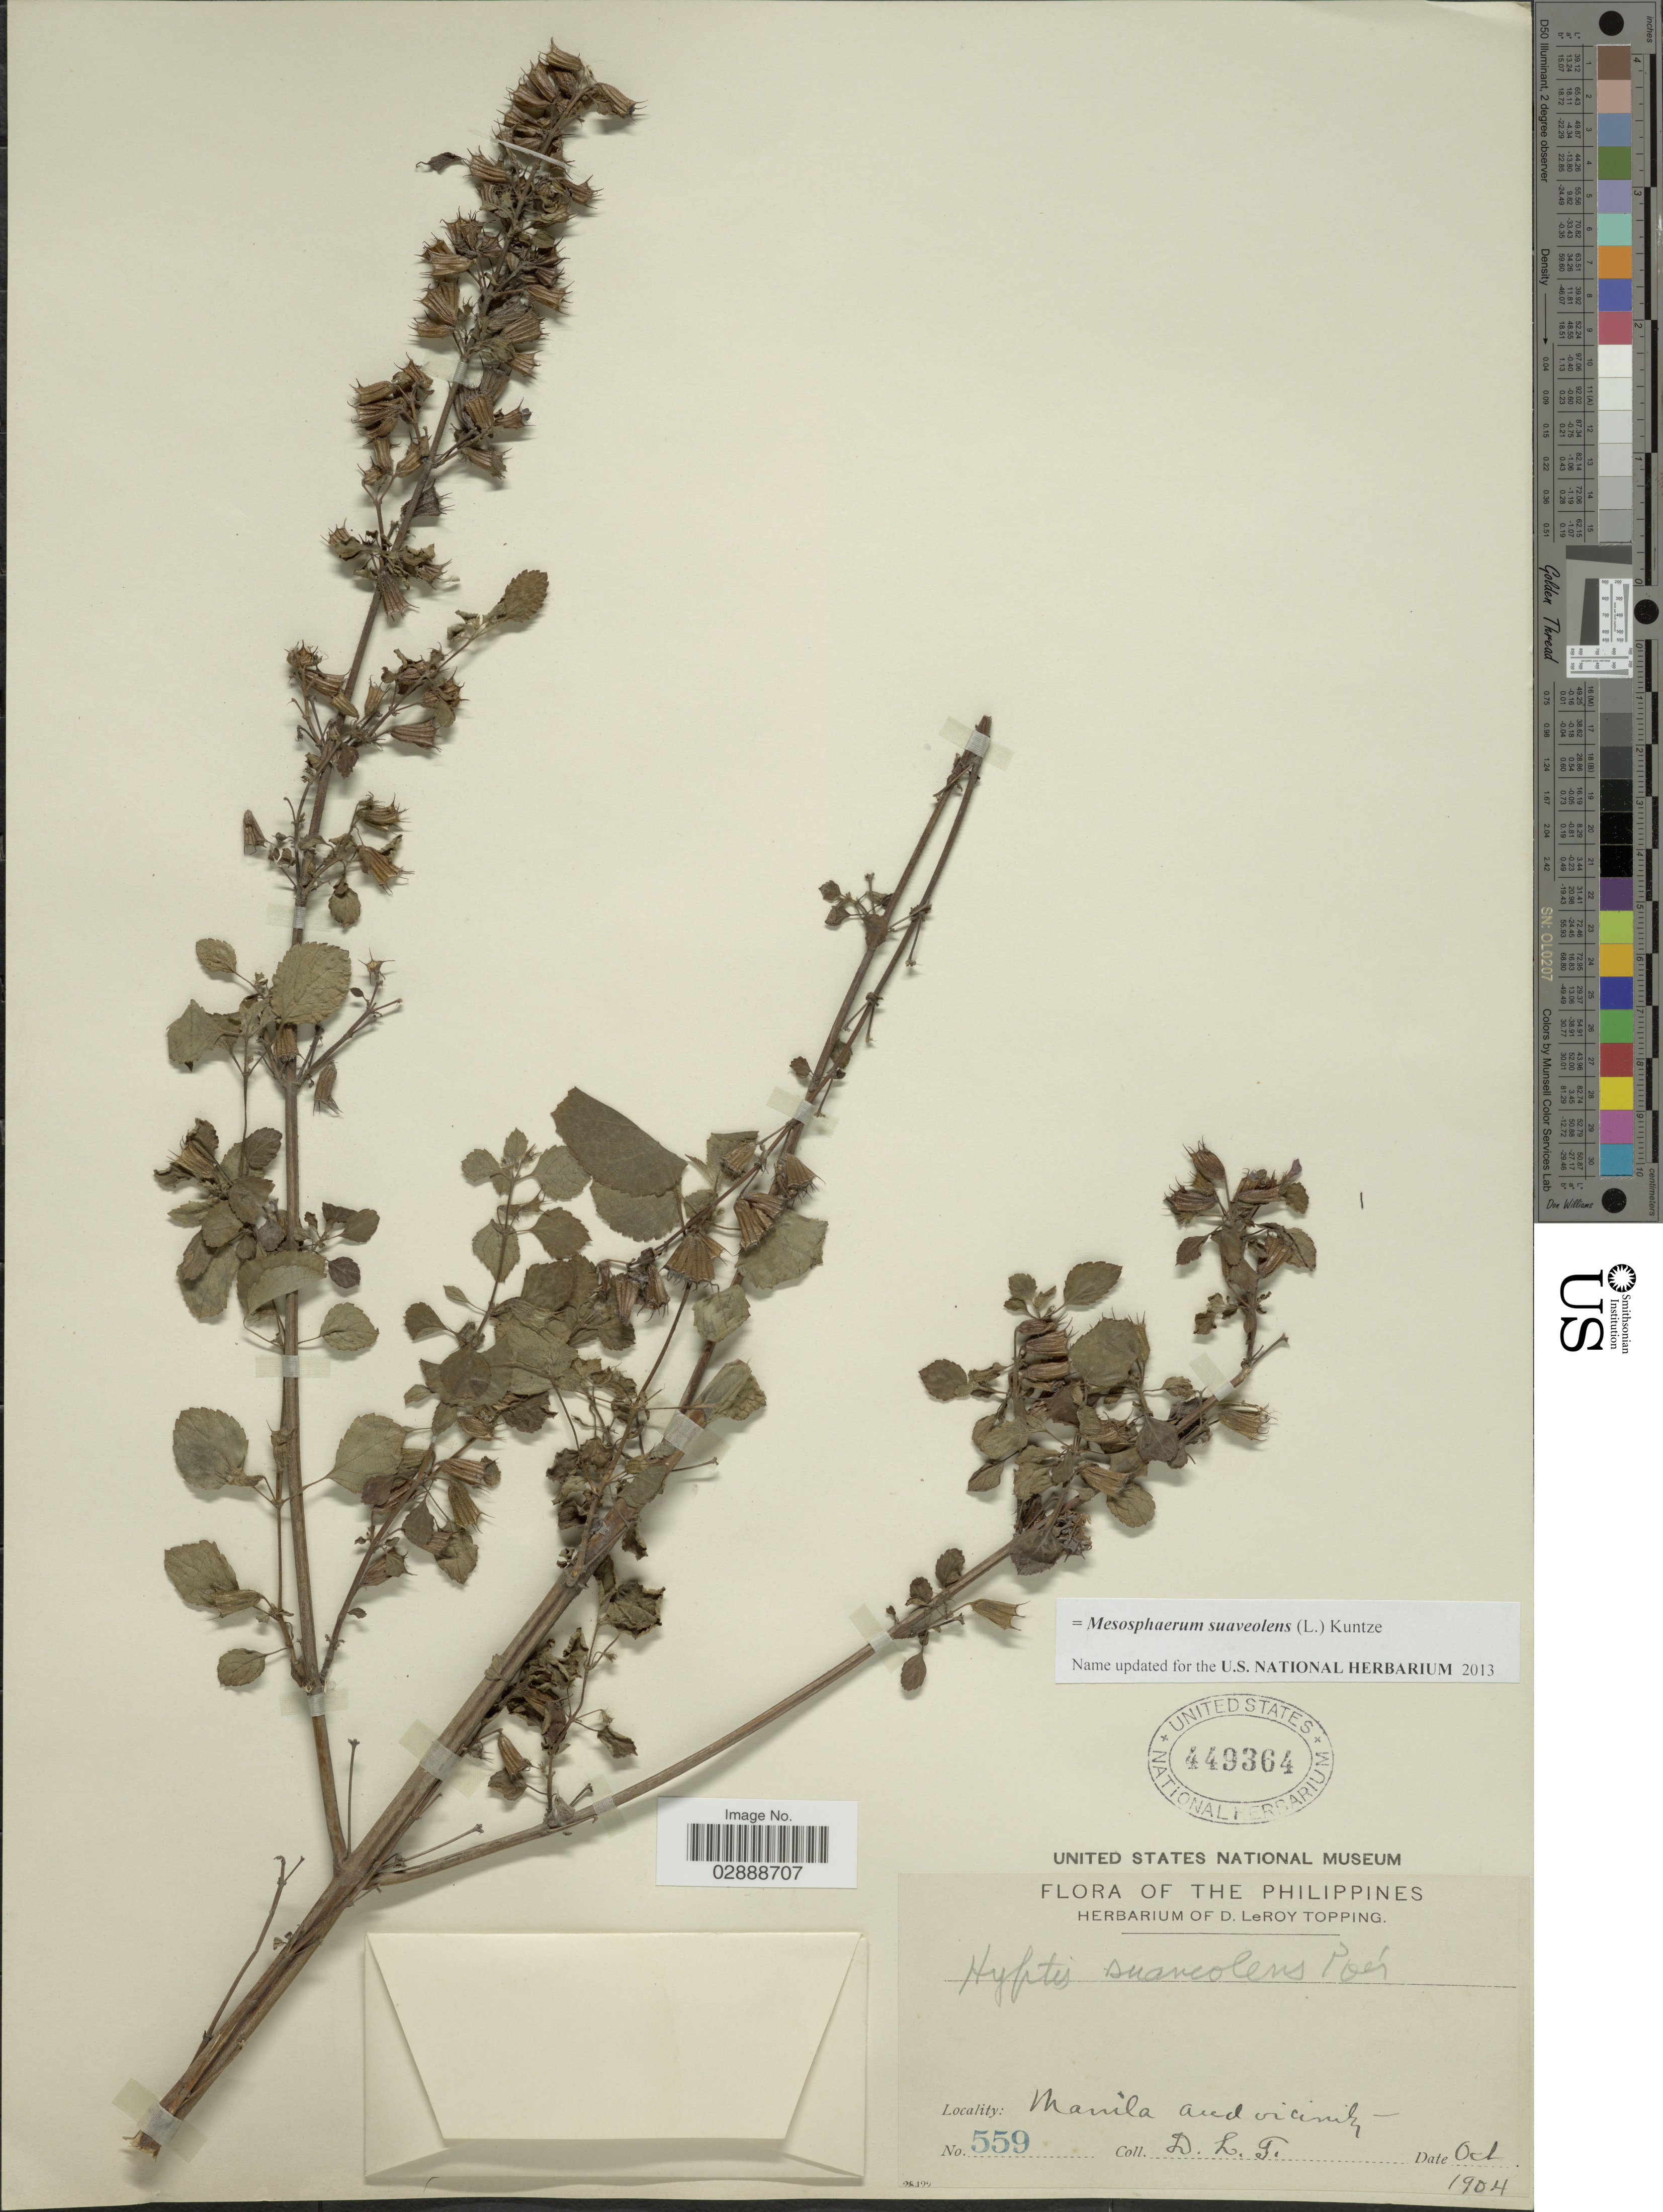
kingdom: Plantae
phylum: Tracheophyta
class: Magnoliopsida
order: Lamiales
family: Lamiaceae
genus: Mesosphaerum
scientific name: Mesosphaerum suaveolens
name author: (L.) Kuntze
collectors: D. L. Topping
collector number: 559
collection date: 1904-10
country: Philippines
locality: Manila and Vicinity.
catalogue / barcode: US 449364